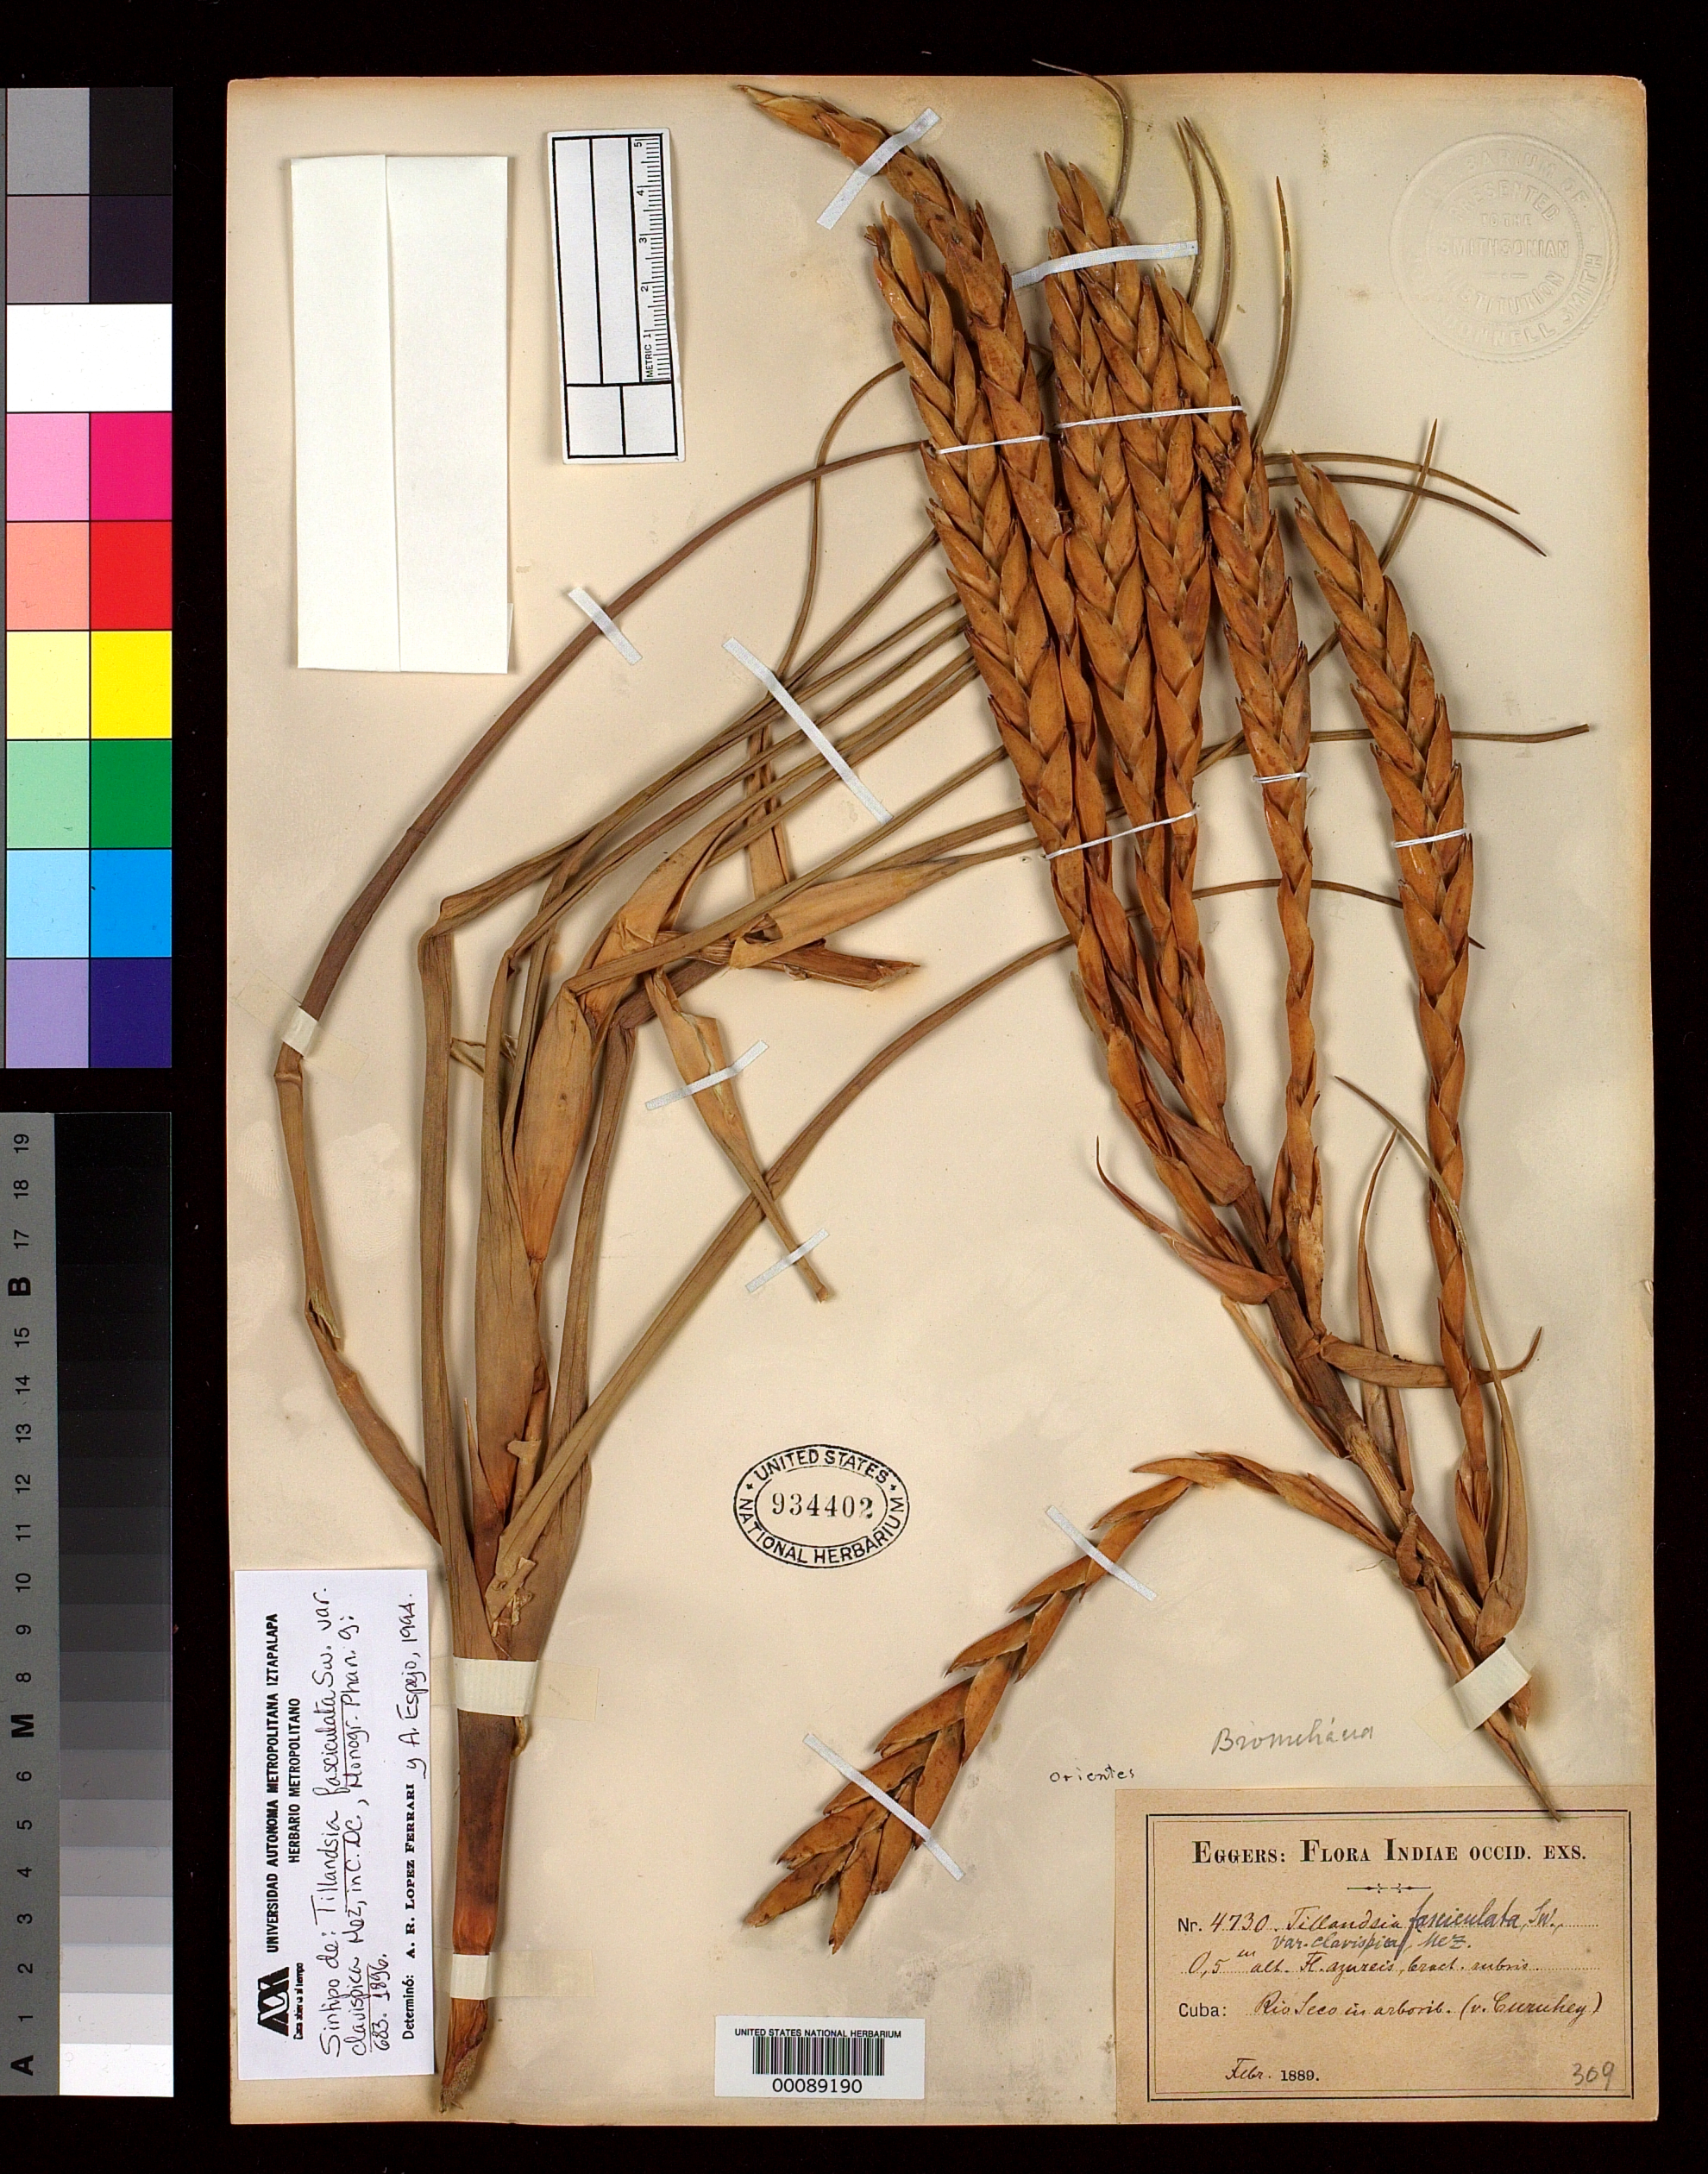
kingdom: Plantae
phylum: Tracheophyta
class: Liliopsida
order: Poales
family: Bromeliaceae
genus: Tillandsia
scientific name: Tillandsia fasciculata var. clavispica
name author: Mez in A. DC.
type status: Syntype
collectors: H. F. A. von Eggers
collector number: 4730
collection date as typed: Feb 1889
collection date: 1889-02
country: Cuba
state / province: Oriente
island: Greater Antilles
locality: Rio Seco vicinity of Curukey.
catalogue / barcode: US 934402